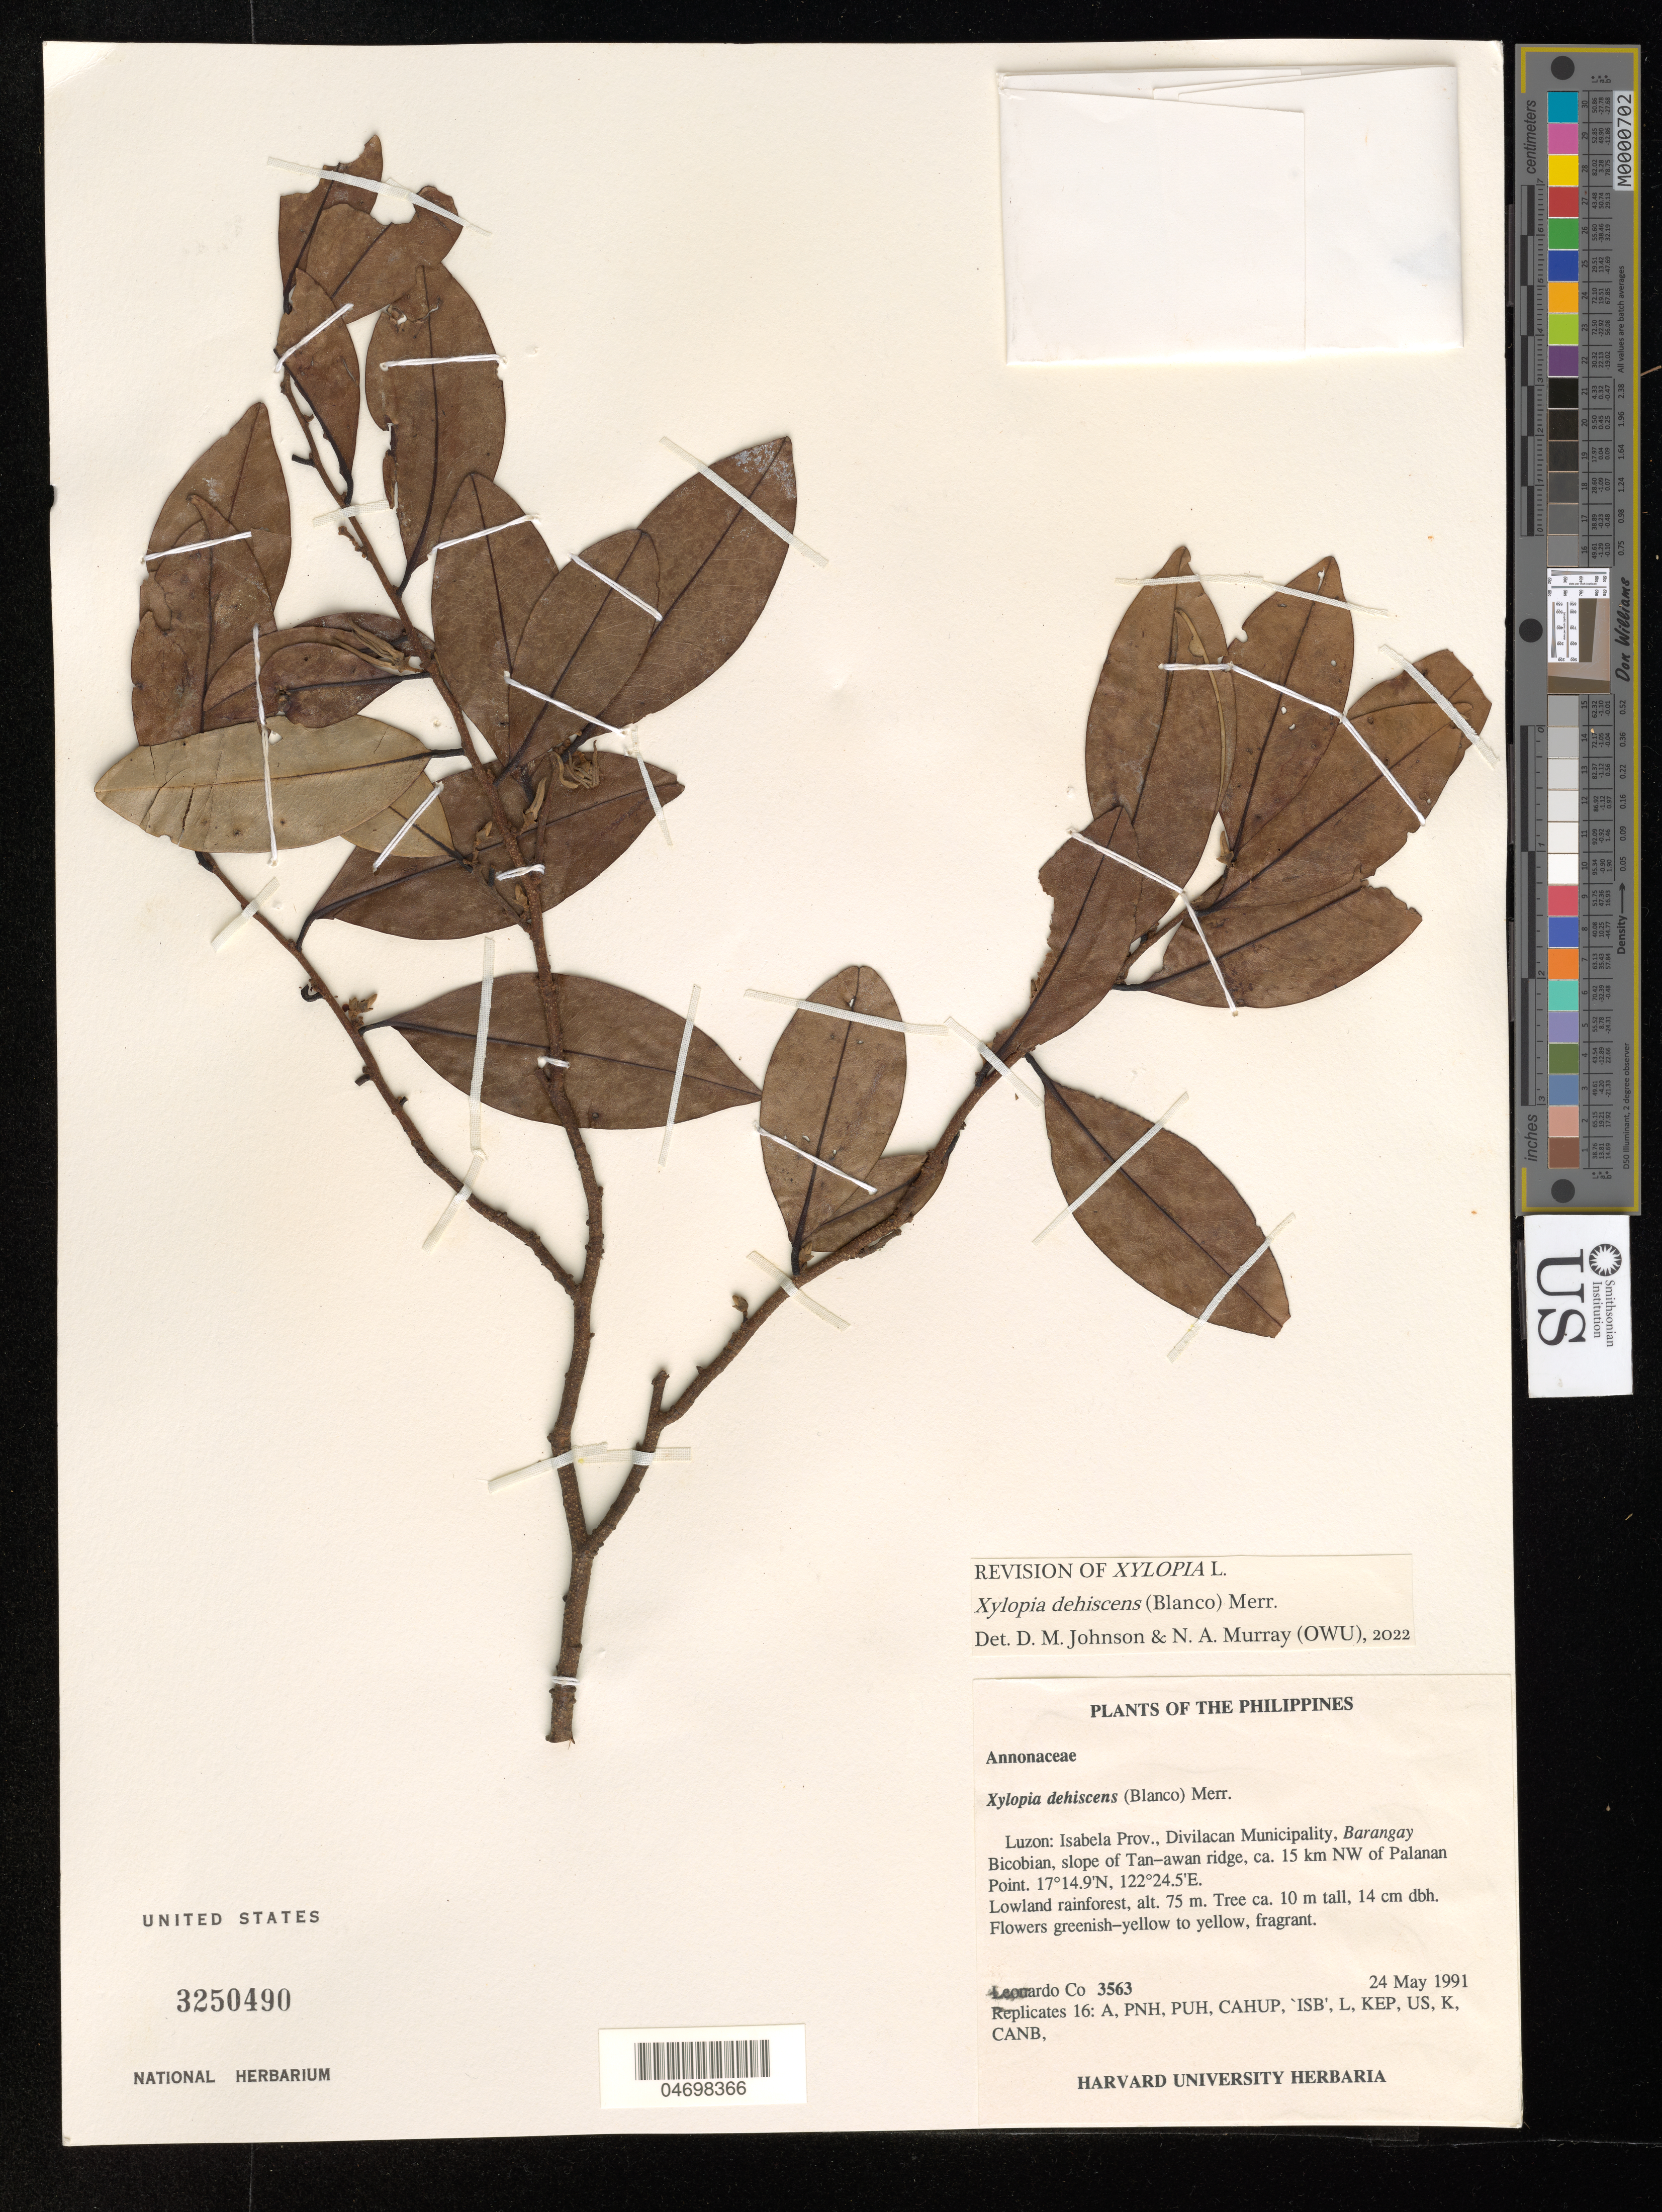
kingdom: Plantae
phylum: Tracheophyta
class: Magnoliopsida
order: Magnoliales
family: Annonaceae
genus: Xylopia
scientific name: Xylopia dehiscens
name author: (Blanco) Merr.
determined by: Johnson, D. M.; Murray, N. A.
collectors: L. Co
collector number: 3563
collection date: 1991-05-24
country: Philippines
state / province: Cagayan Valley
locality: Isabela Prov., Divilacan Municipality, Barangay Bicobian, slopes of Tan-awan ridge, ca. 15 km NE of Palanan Point.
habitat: Lowland rainforest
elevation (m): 50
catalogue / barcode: US 3250490